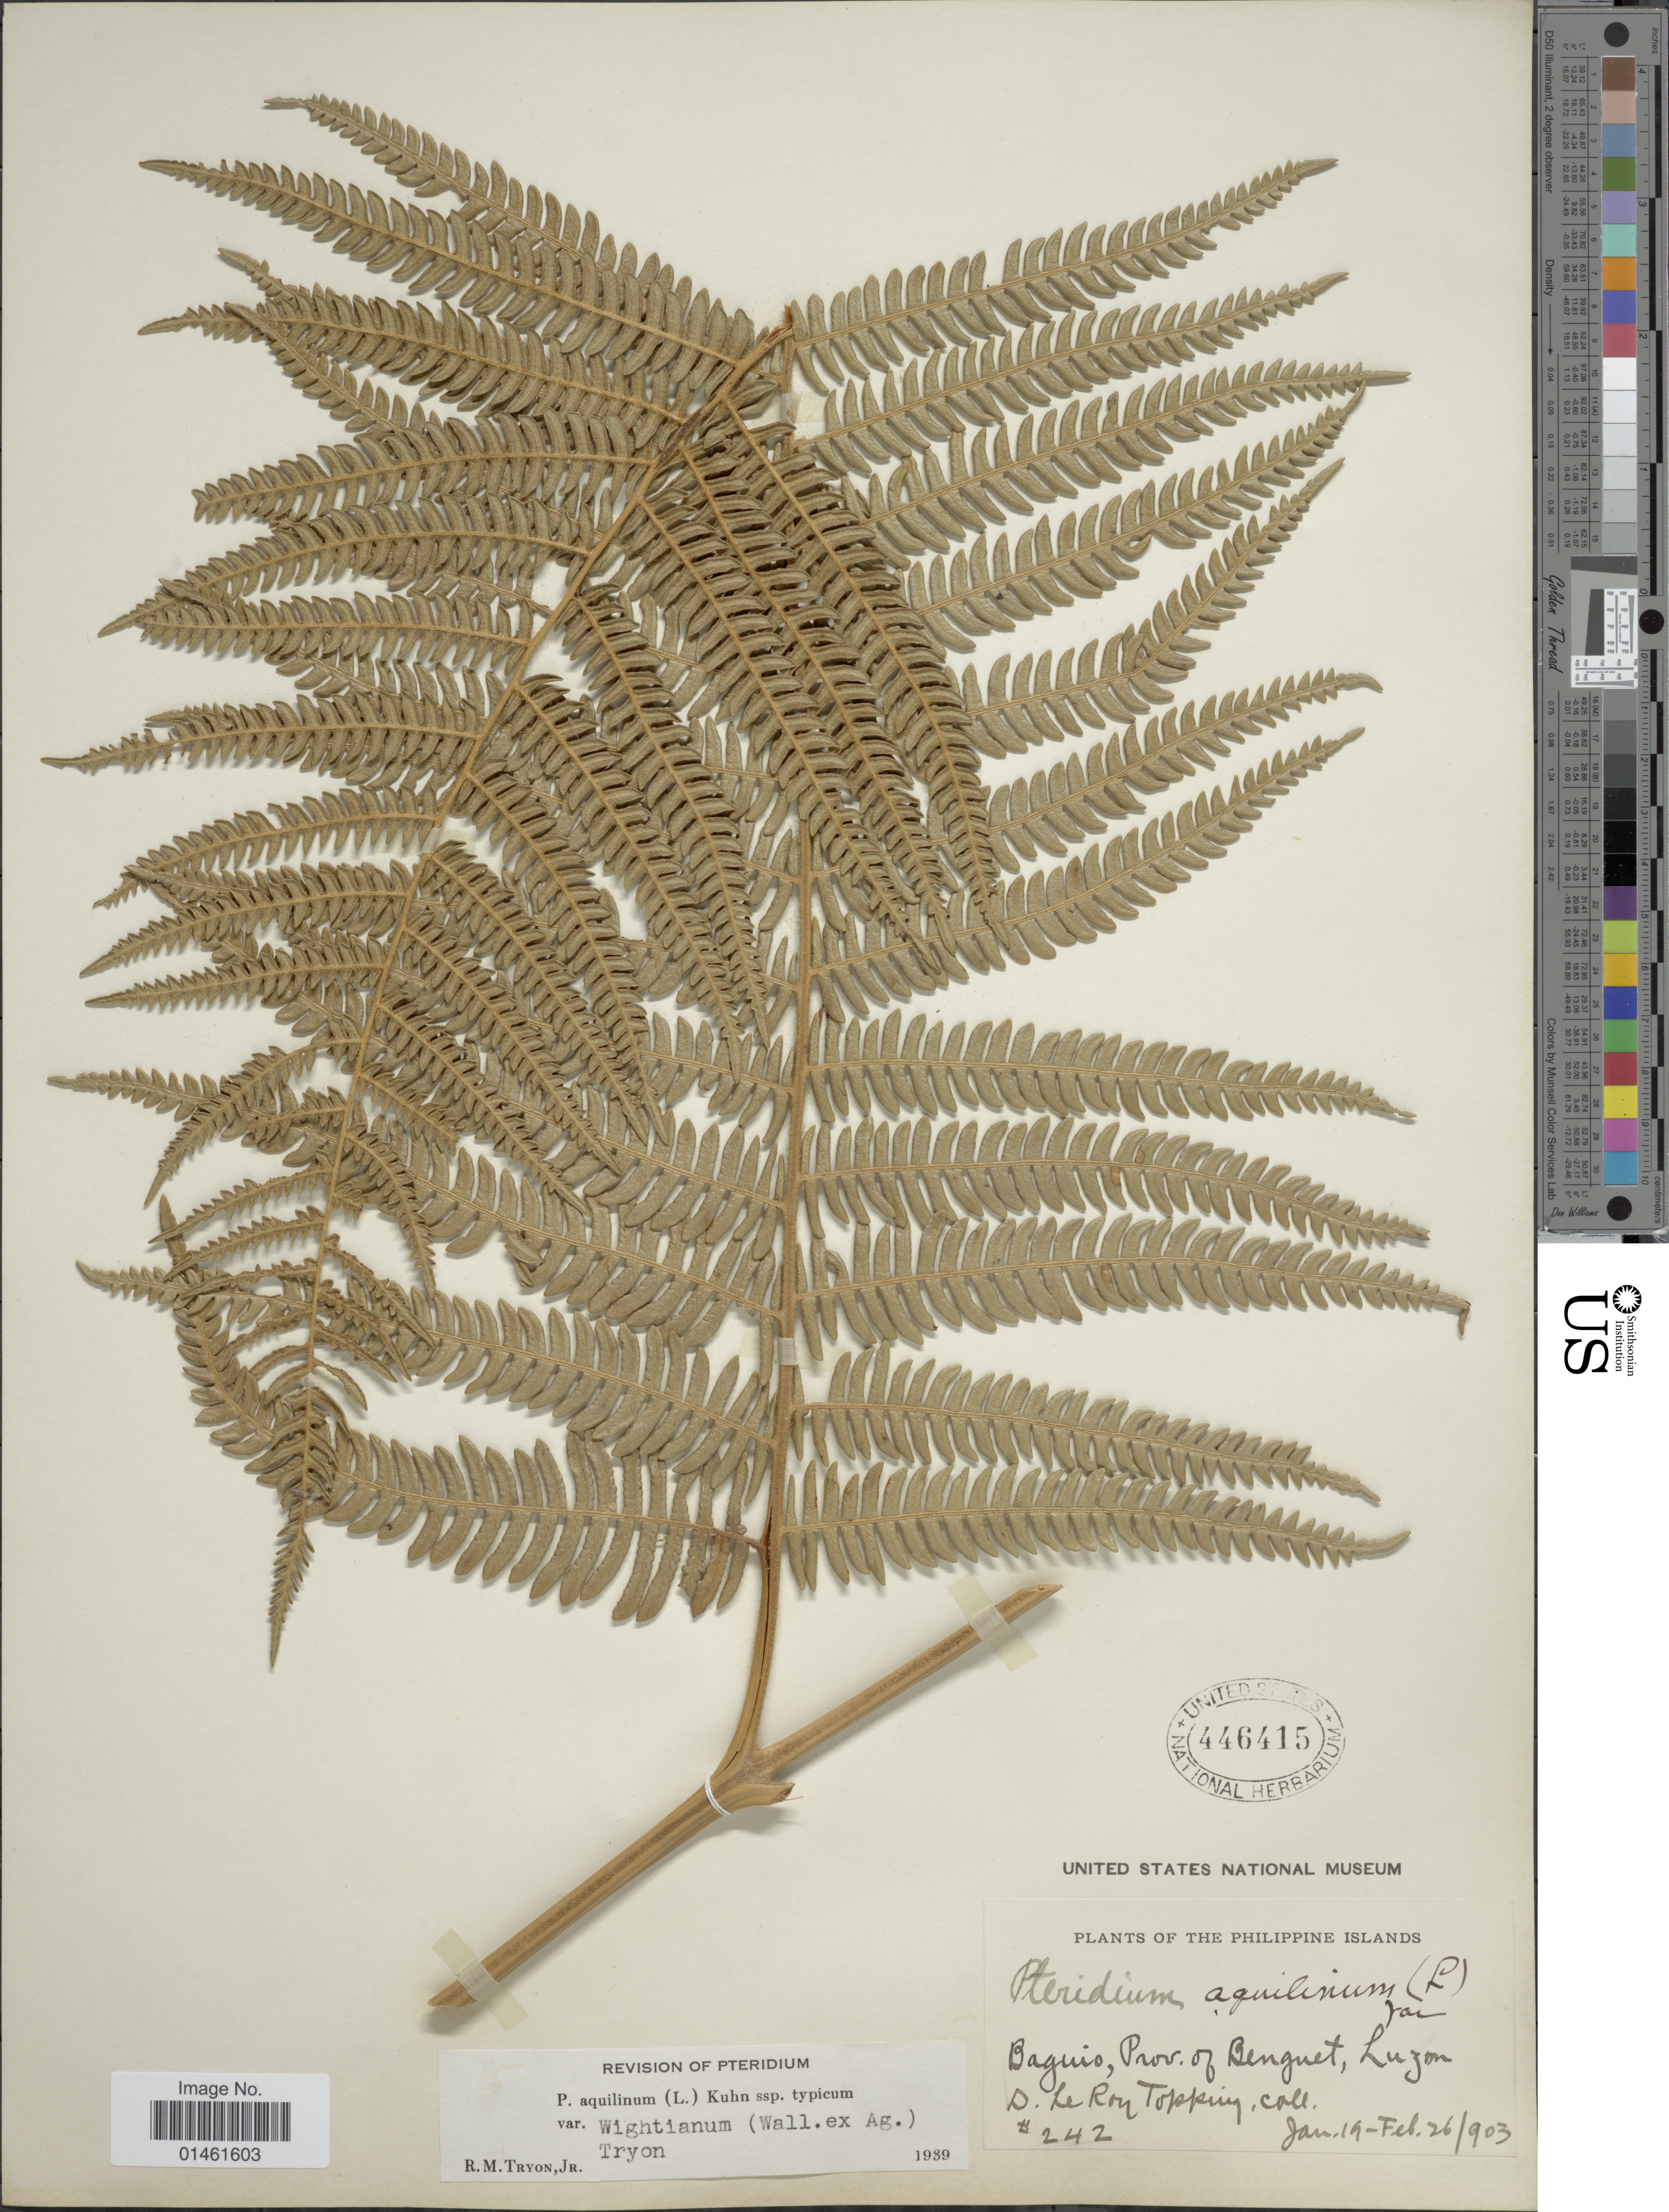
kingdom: Plantae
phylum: Tracheophyta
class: Polypodiopsida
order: Polypodiales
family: Dennstaedtiaceae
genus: Pteridium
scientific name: Pteridium aquilinum var. wightianum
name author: (J. Agardh) R.M. Tryon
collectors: D. L. Topping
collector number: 242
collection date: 1903-01-19/1903-02-26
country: Philippines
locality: Baguio, prov. of Benguet, Luzon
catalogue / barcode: US 446145